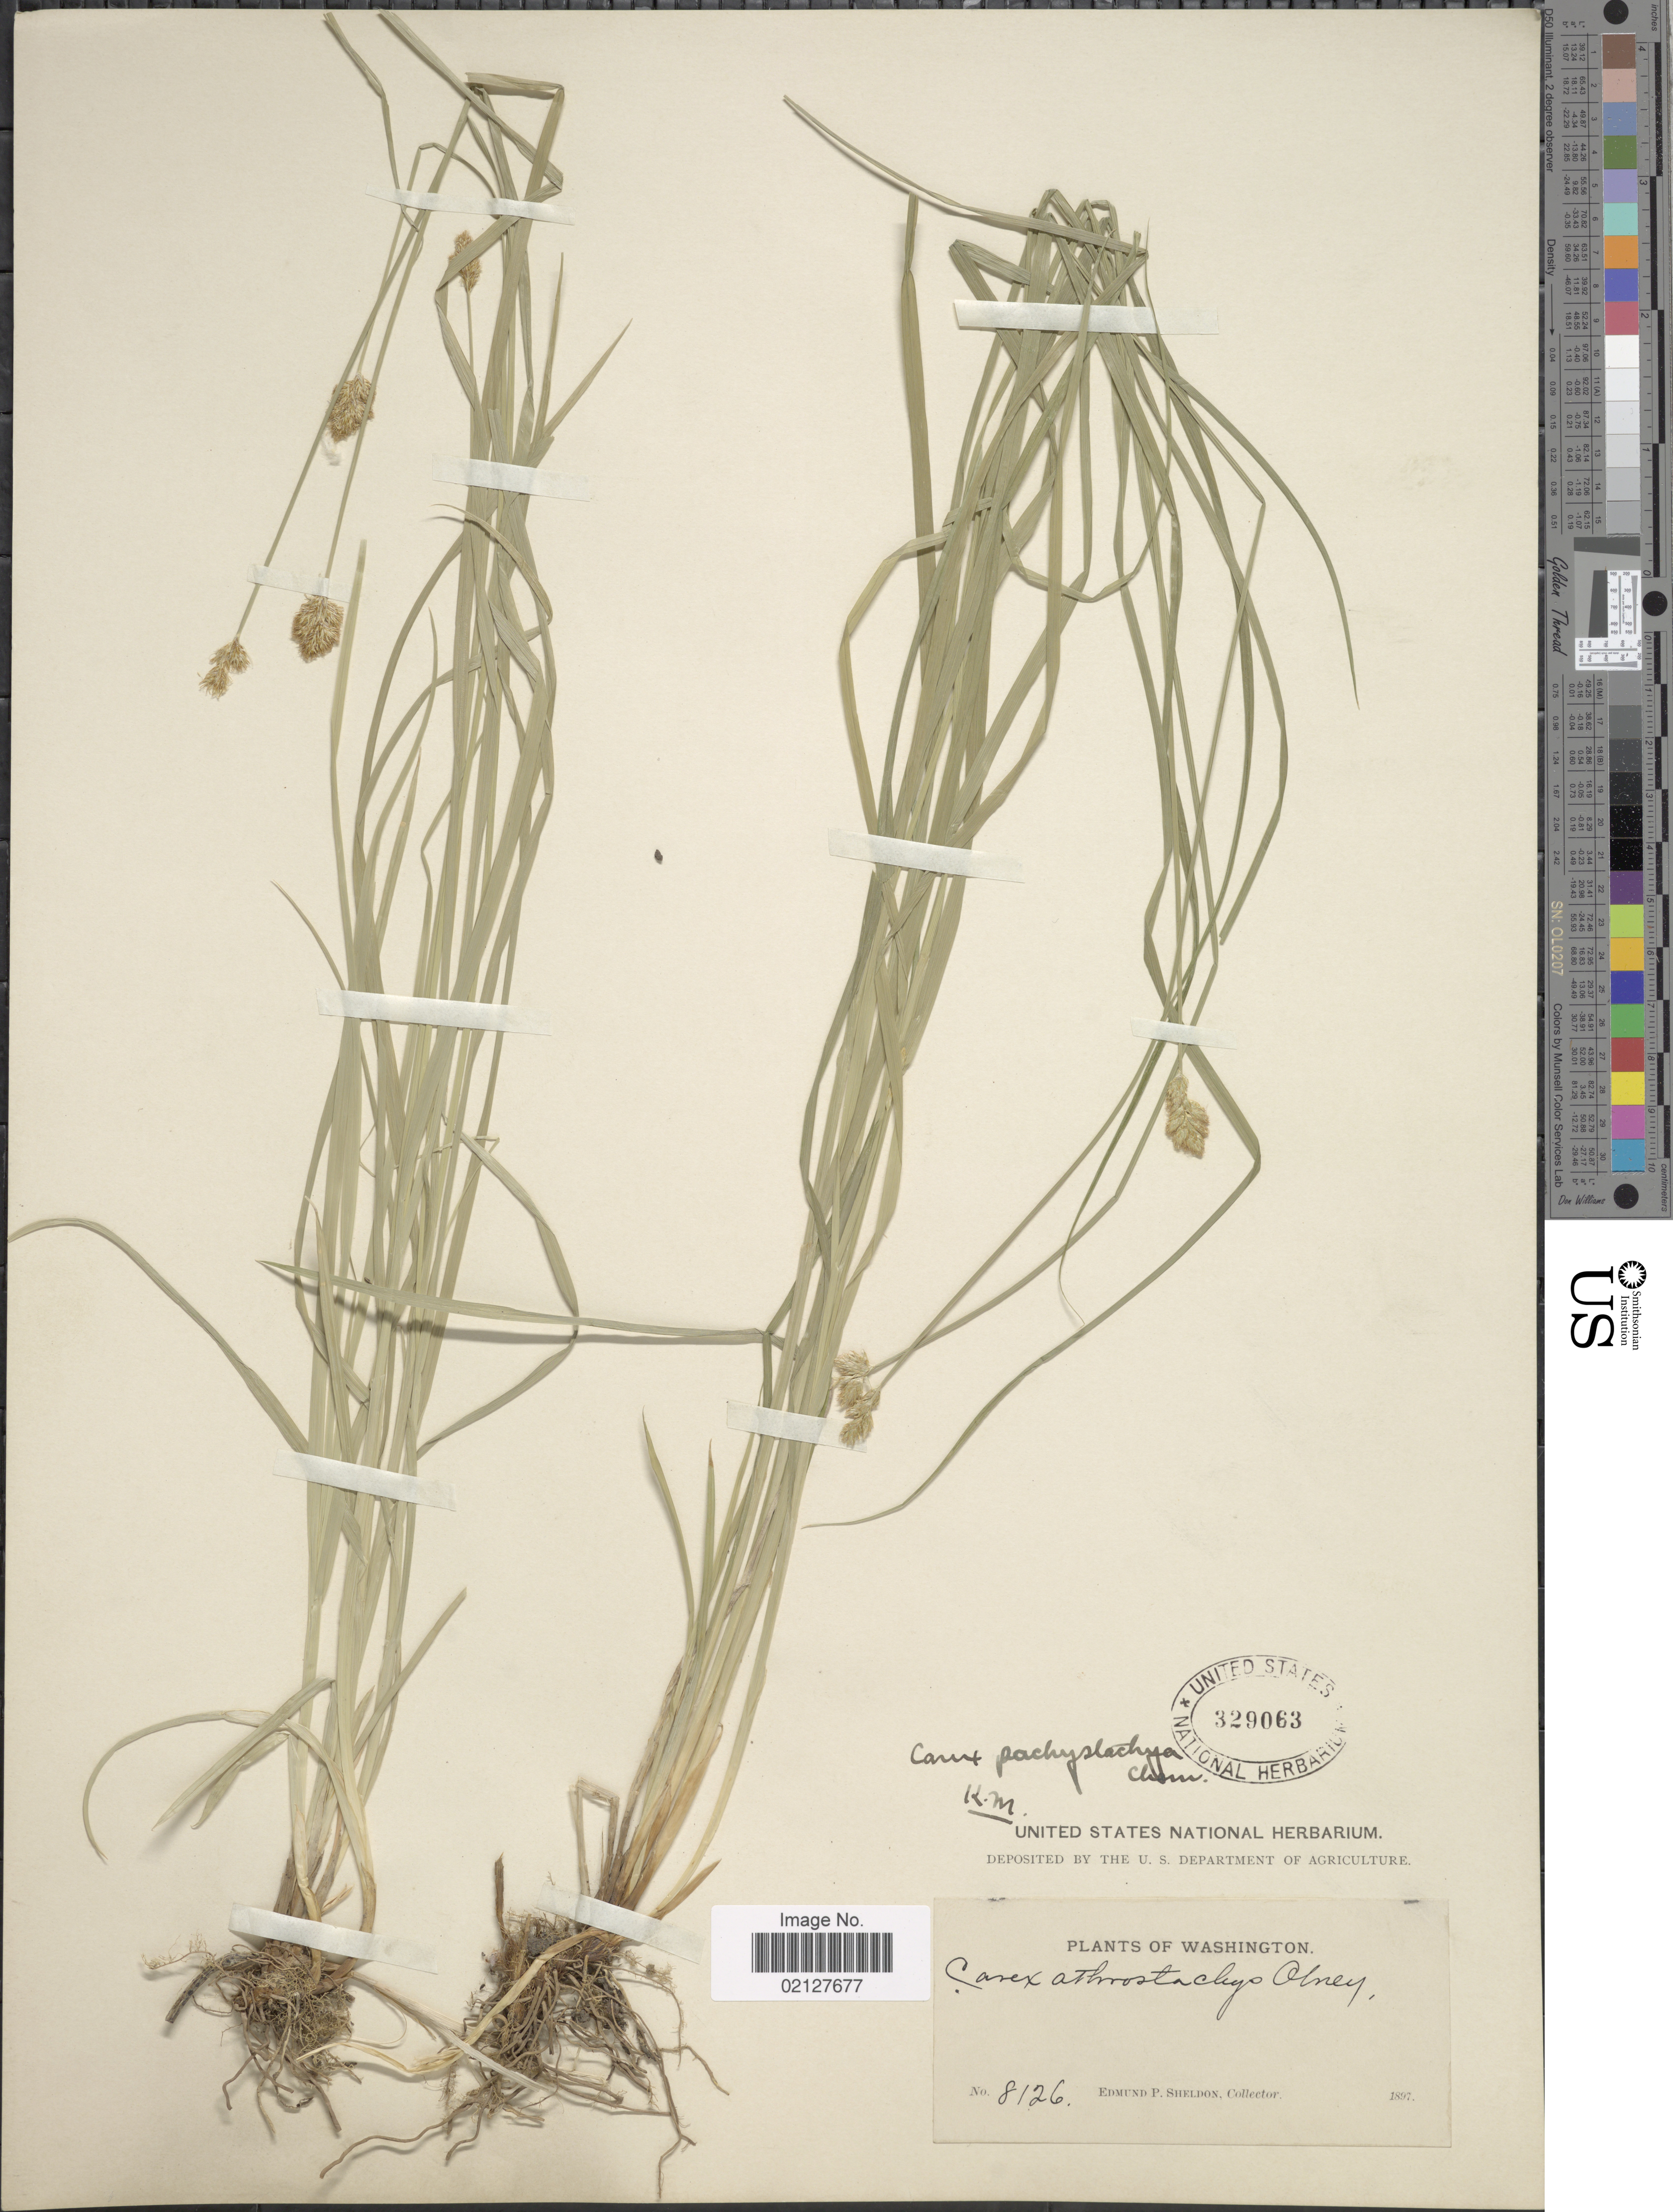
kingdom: Plantae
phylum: Tracheophyta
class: Liliopsida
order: Poales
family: Cyperaceae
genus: Carex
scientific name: Carex pachystachya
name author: Cham. ex Steud.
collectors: E. P. Sheldon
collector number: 8126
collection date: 1897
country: United States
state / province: Washington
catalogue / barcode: US 329063